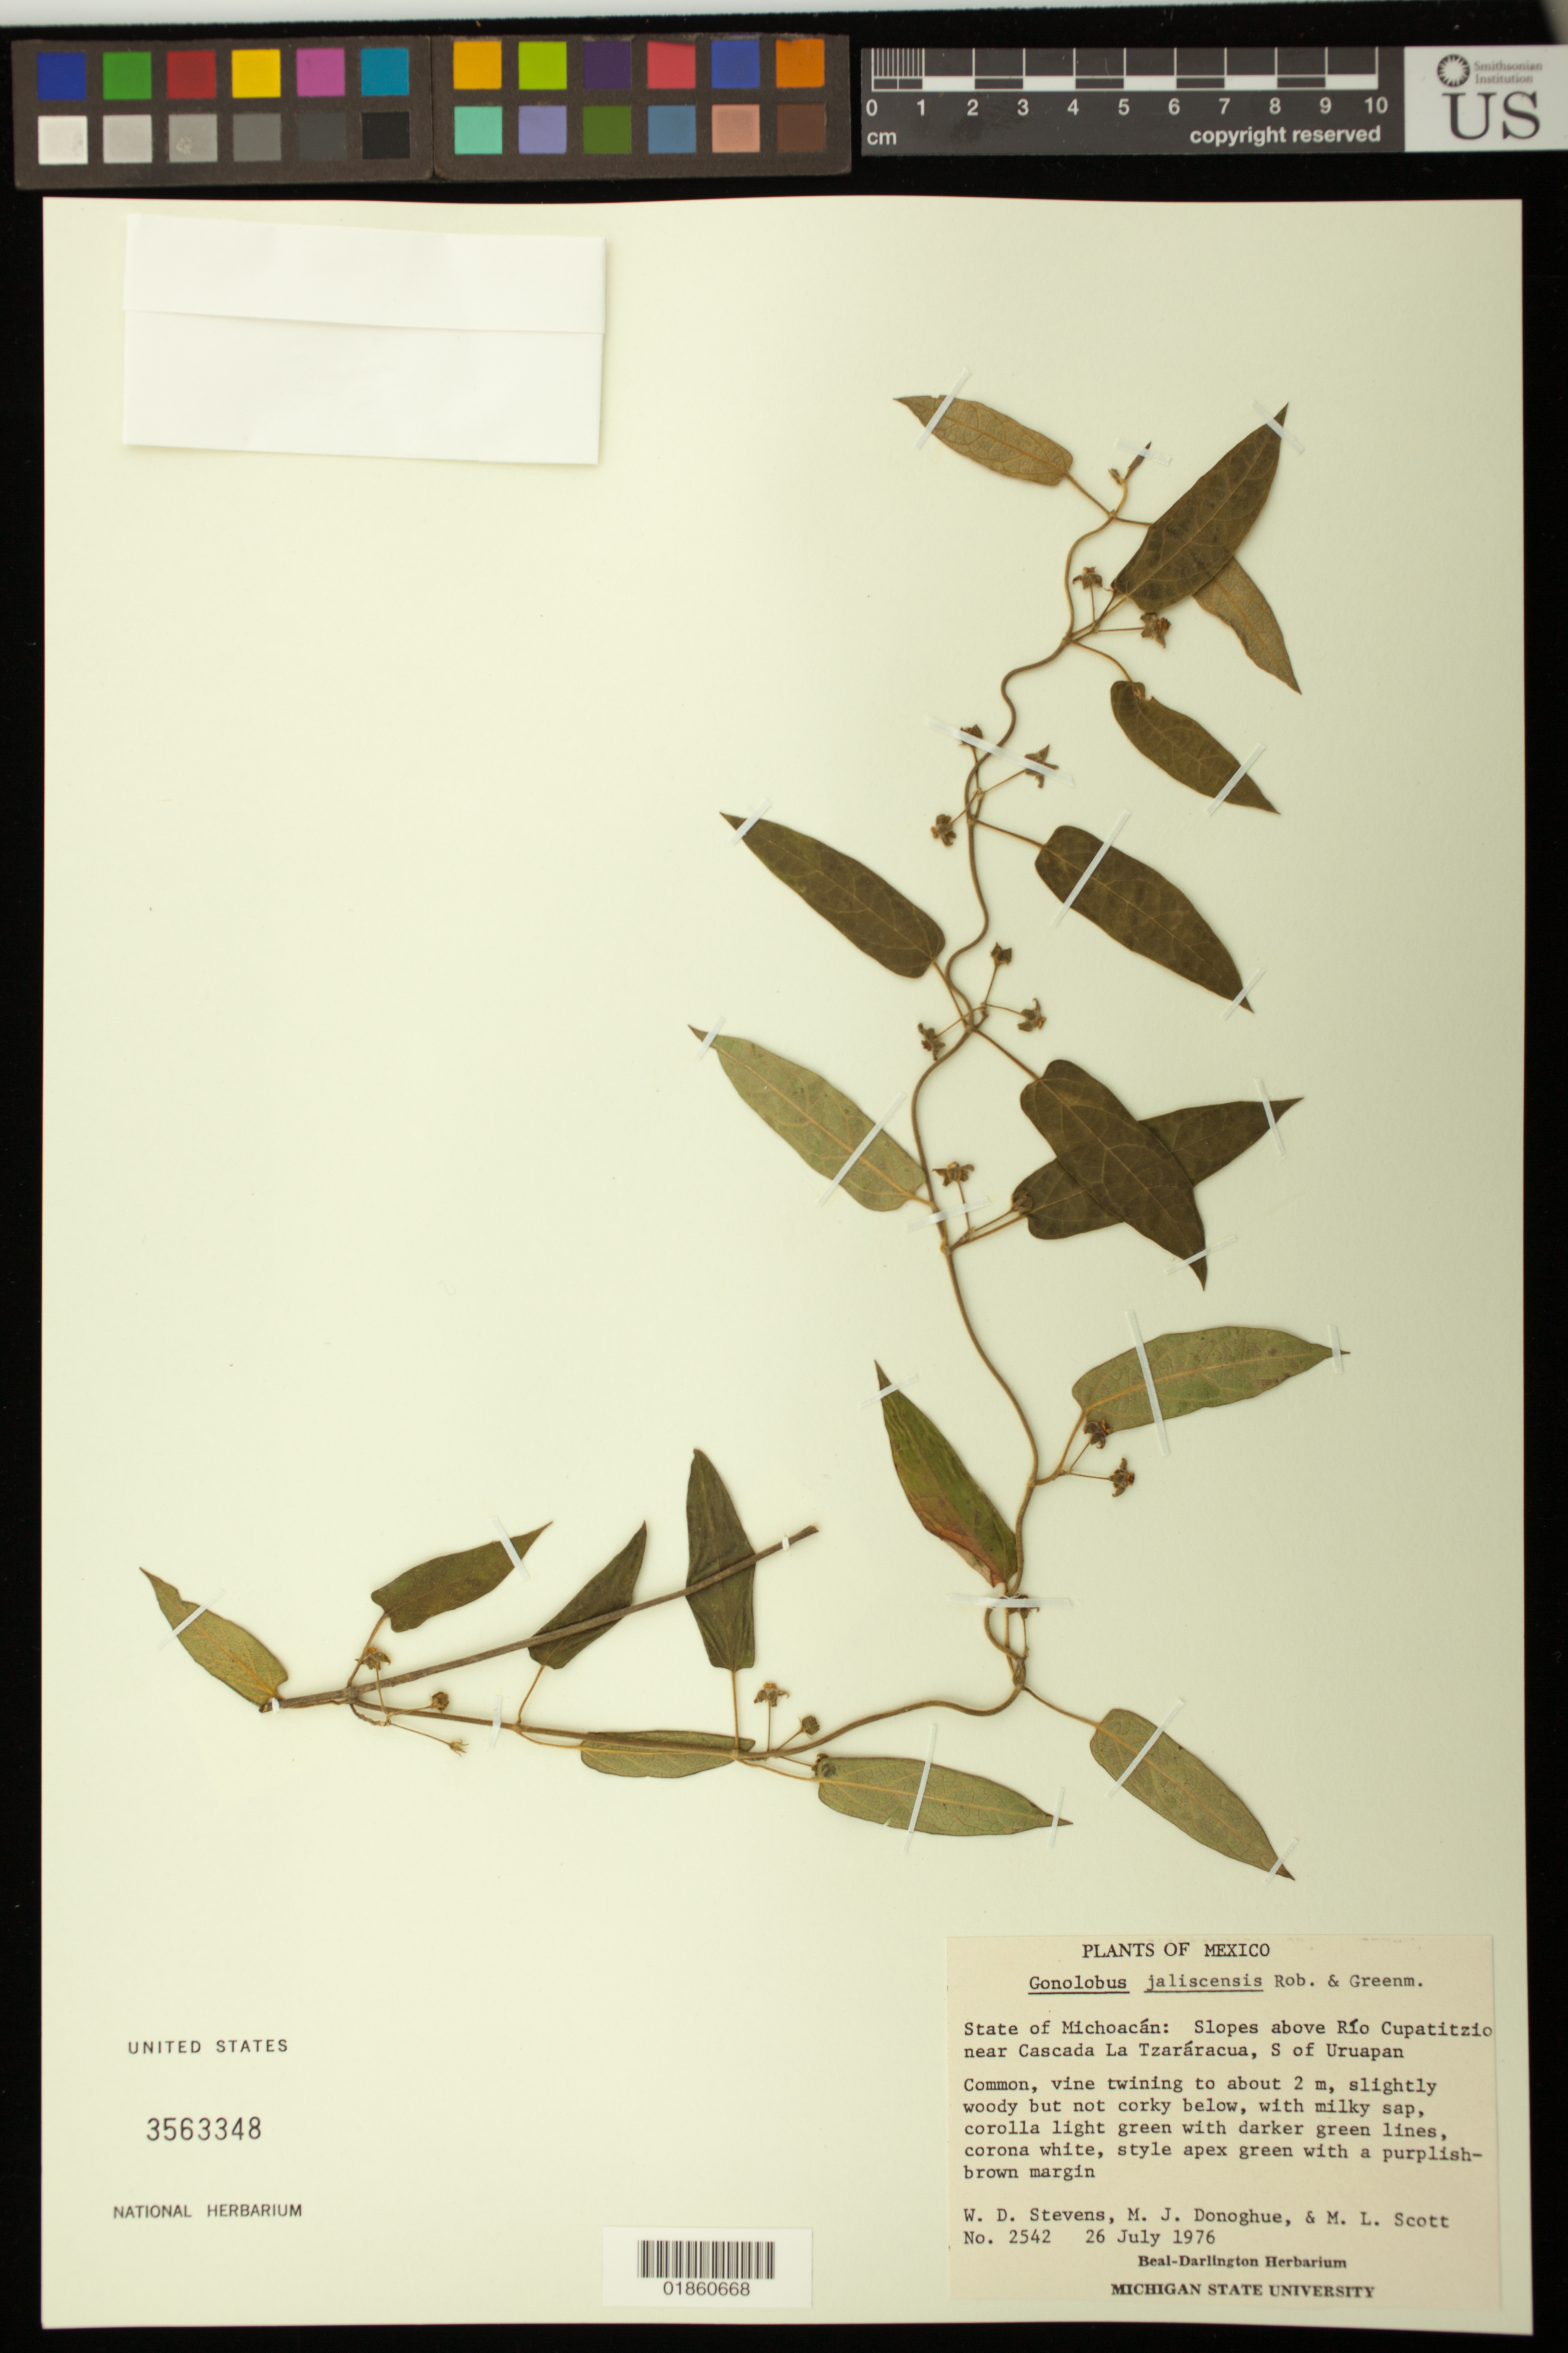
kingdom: Plantae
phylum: Tracheophyta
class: Magnoliopsida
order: Gentianales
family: Apocynaceae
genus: Gonolobus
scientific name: Gonolobus jaliscensis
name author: B.L. Rob. & Greenm.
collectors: W. D. Stevens, M. Donoghue & M. L. Scott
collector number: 2542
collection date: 1976-07-26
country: Mexico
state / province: Michoacán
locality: Slopes above Rio Cupatitzio near Cascada La Tzararacua, S. of Uruapan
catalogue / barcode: US 3563348